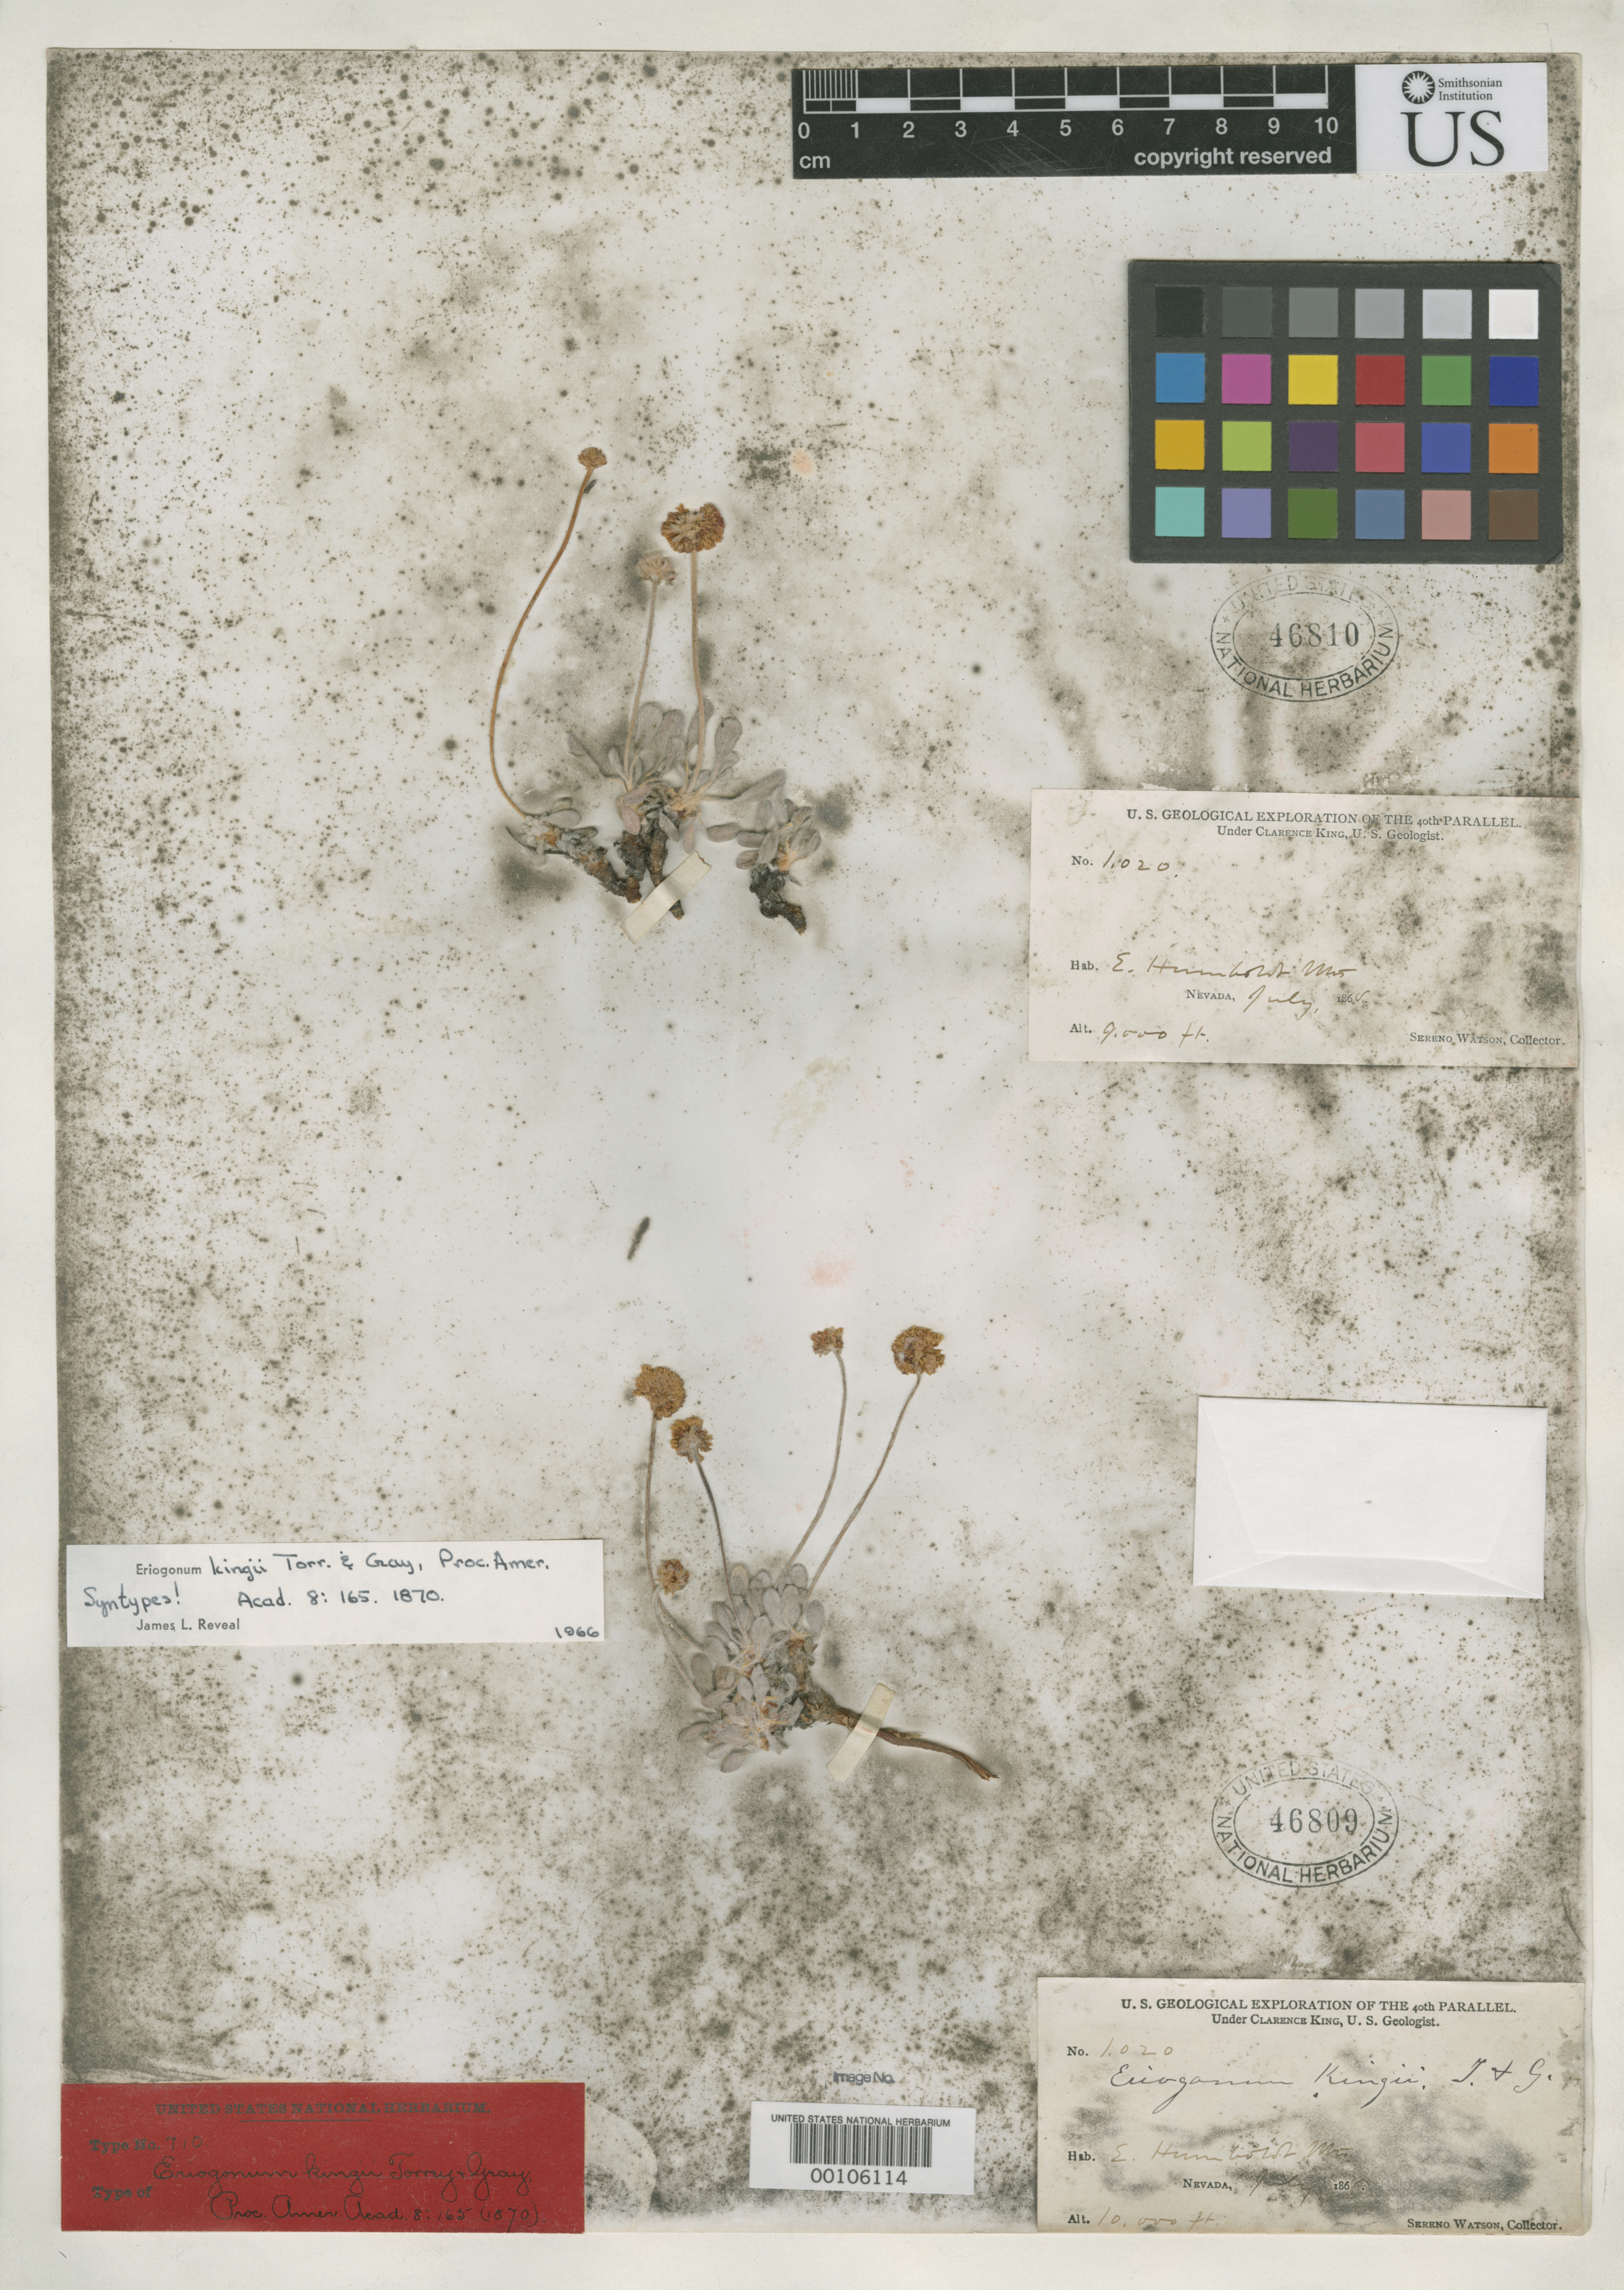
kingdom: Plantae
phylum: Tracheophyta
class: Magnoliopsida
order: Caryophyllales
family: Polygonaceae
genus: Eriogonum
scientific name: Eriogonum kingii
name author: Torr. & A. Gray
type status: Isolectotype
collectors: S. Watson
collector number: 1020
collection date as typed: Jul 1868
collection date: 1868-07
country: United States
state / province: Nevada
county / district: Elko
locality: Ruby Mts.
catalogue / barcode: US 46809